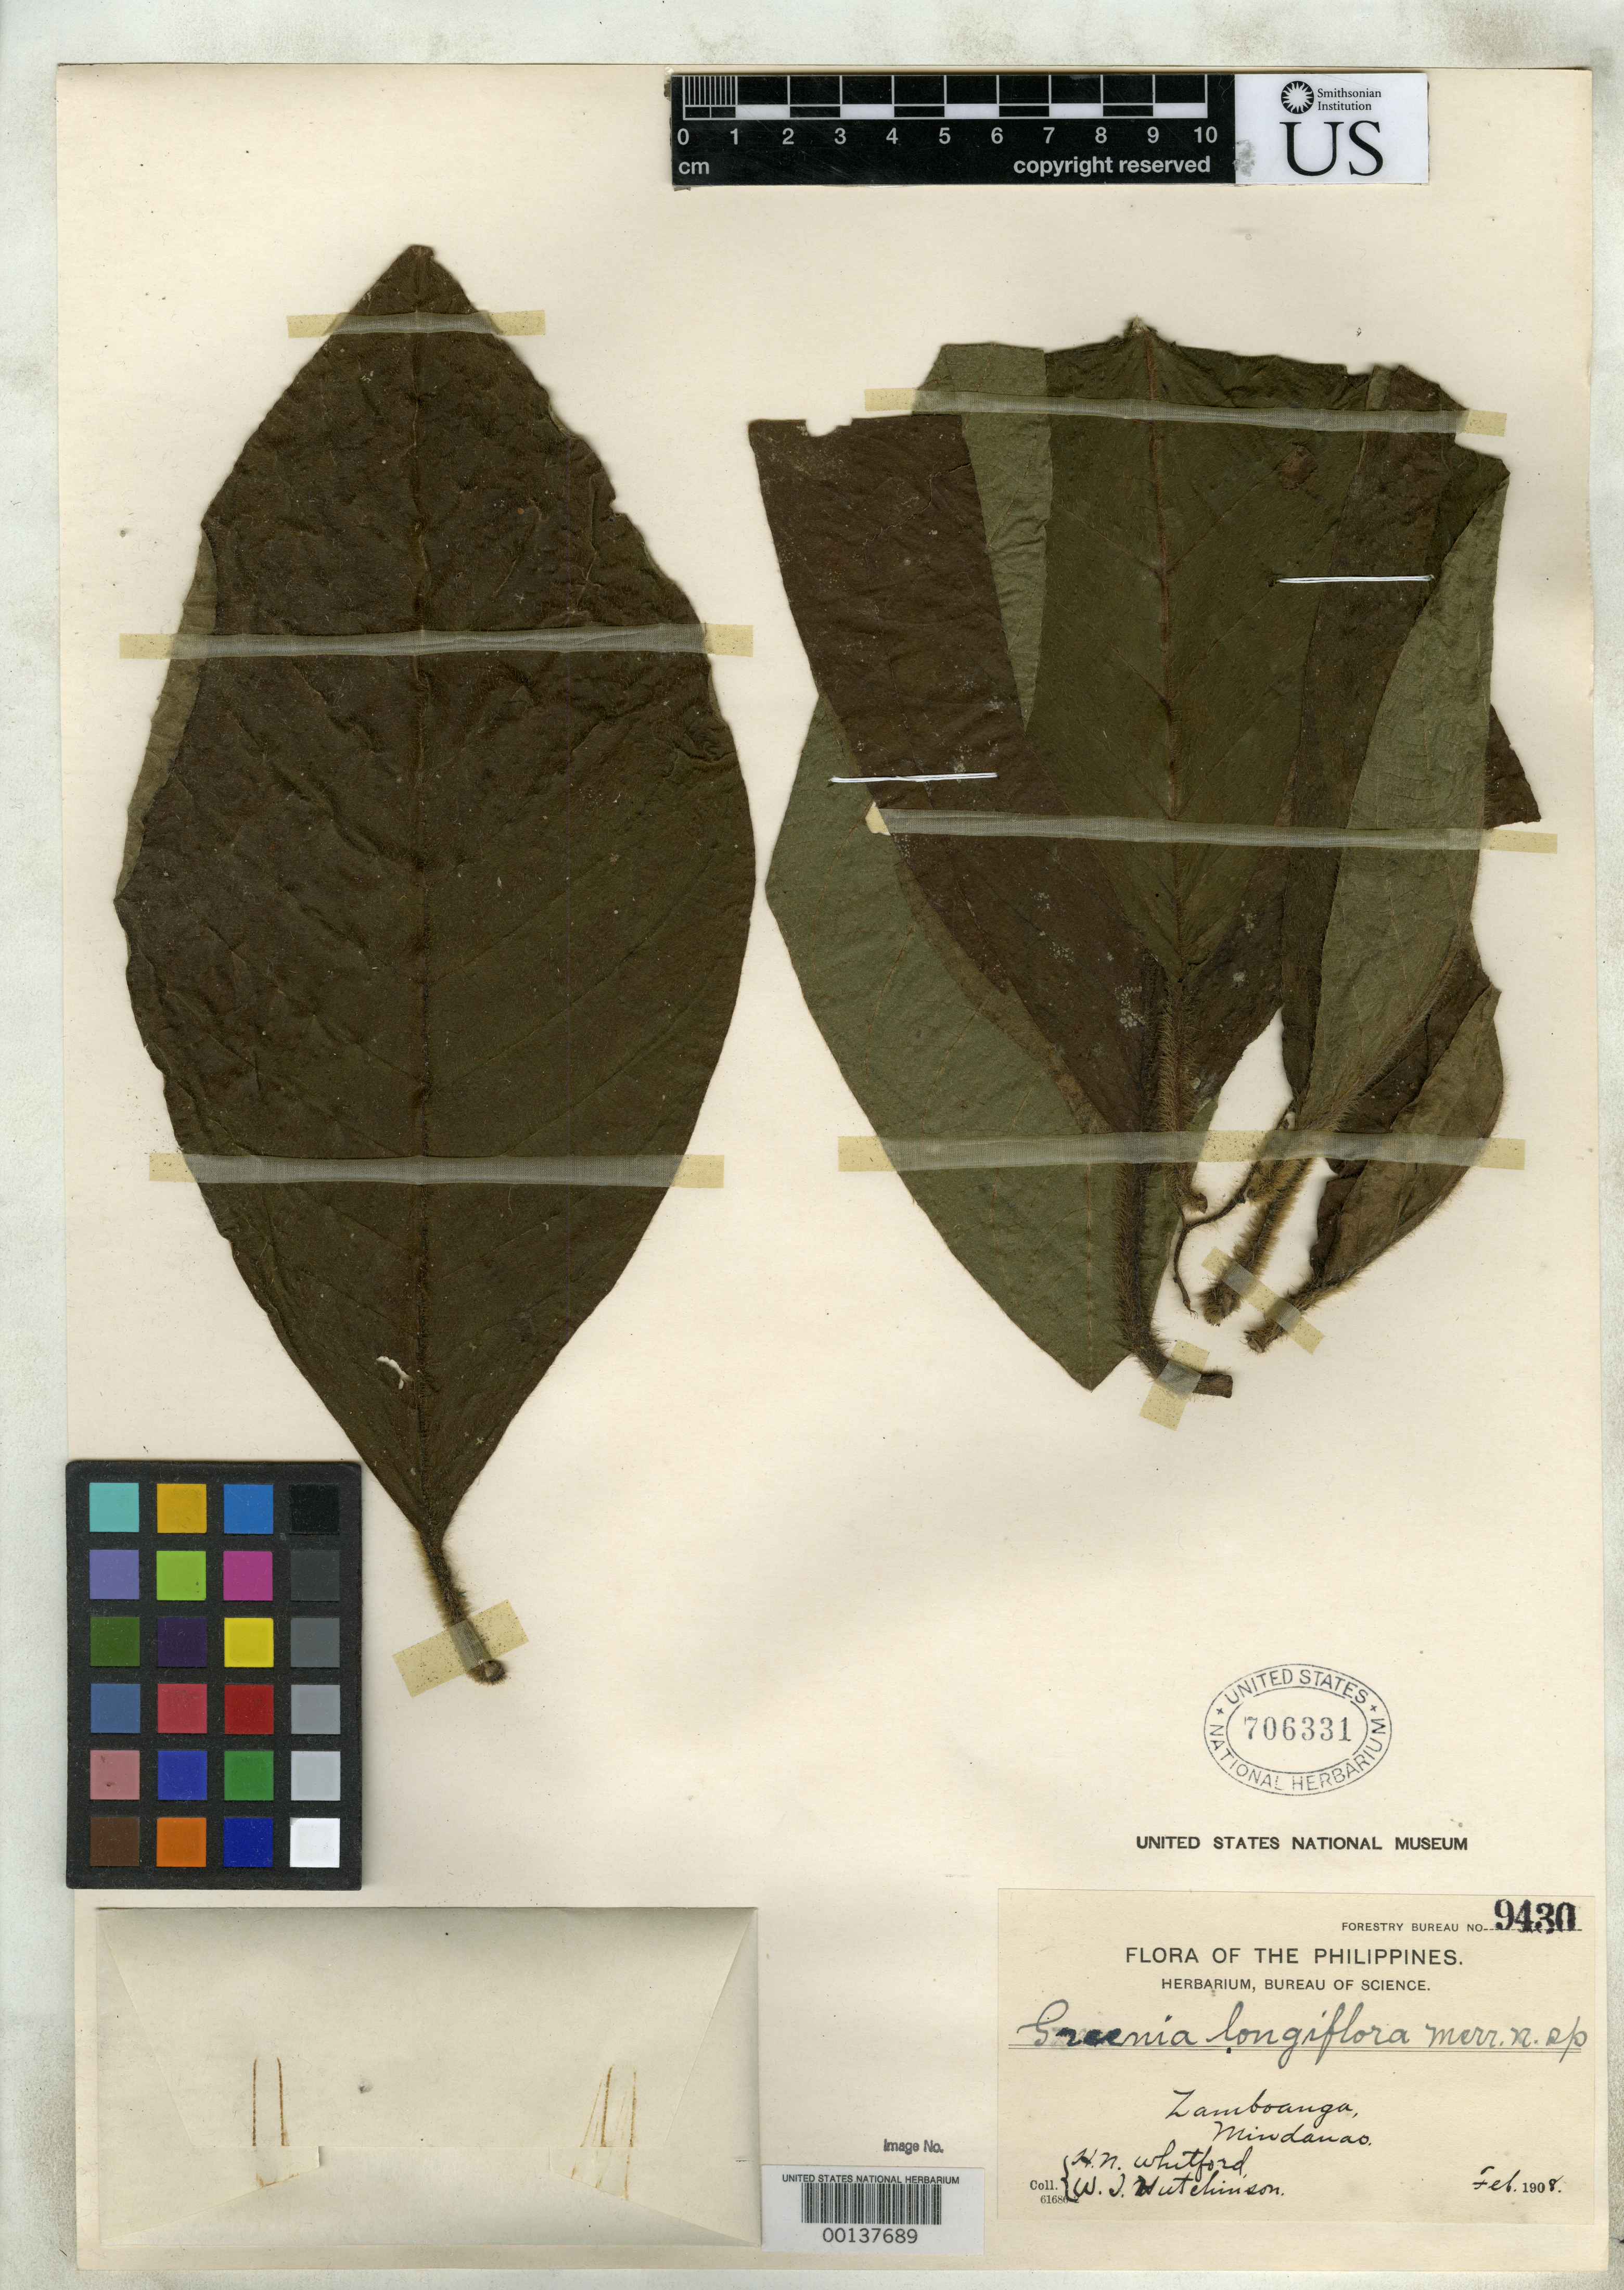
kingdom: Plantae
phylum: Tracheophyta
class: Magnoliopsida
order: Gentianales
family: Rubiaceae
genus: Greenea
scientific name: Greenea longiflora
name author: Merr.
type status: Isotype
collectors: H. N. Whitford & W. I. Hutchinson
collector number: Forestry Bureau 9430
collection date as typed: Feb 1908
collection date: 1908-02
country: Philippines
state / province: Zamboanga Peninsula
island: Mindanao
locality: Tibucuy.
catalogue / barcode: US 706331